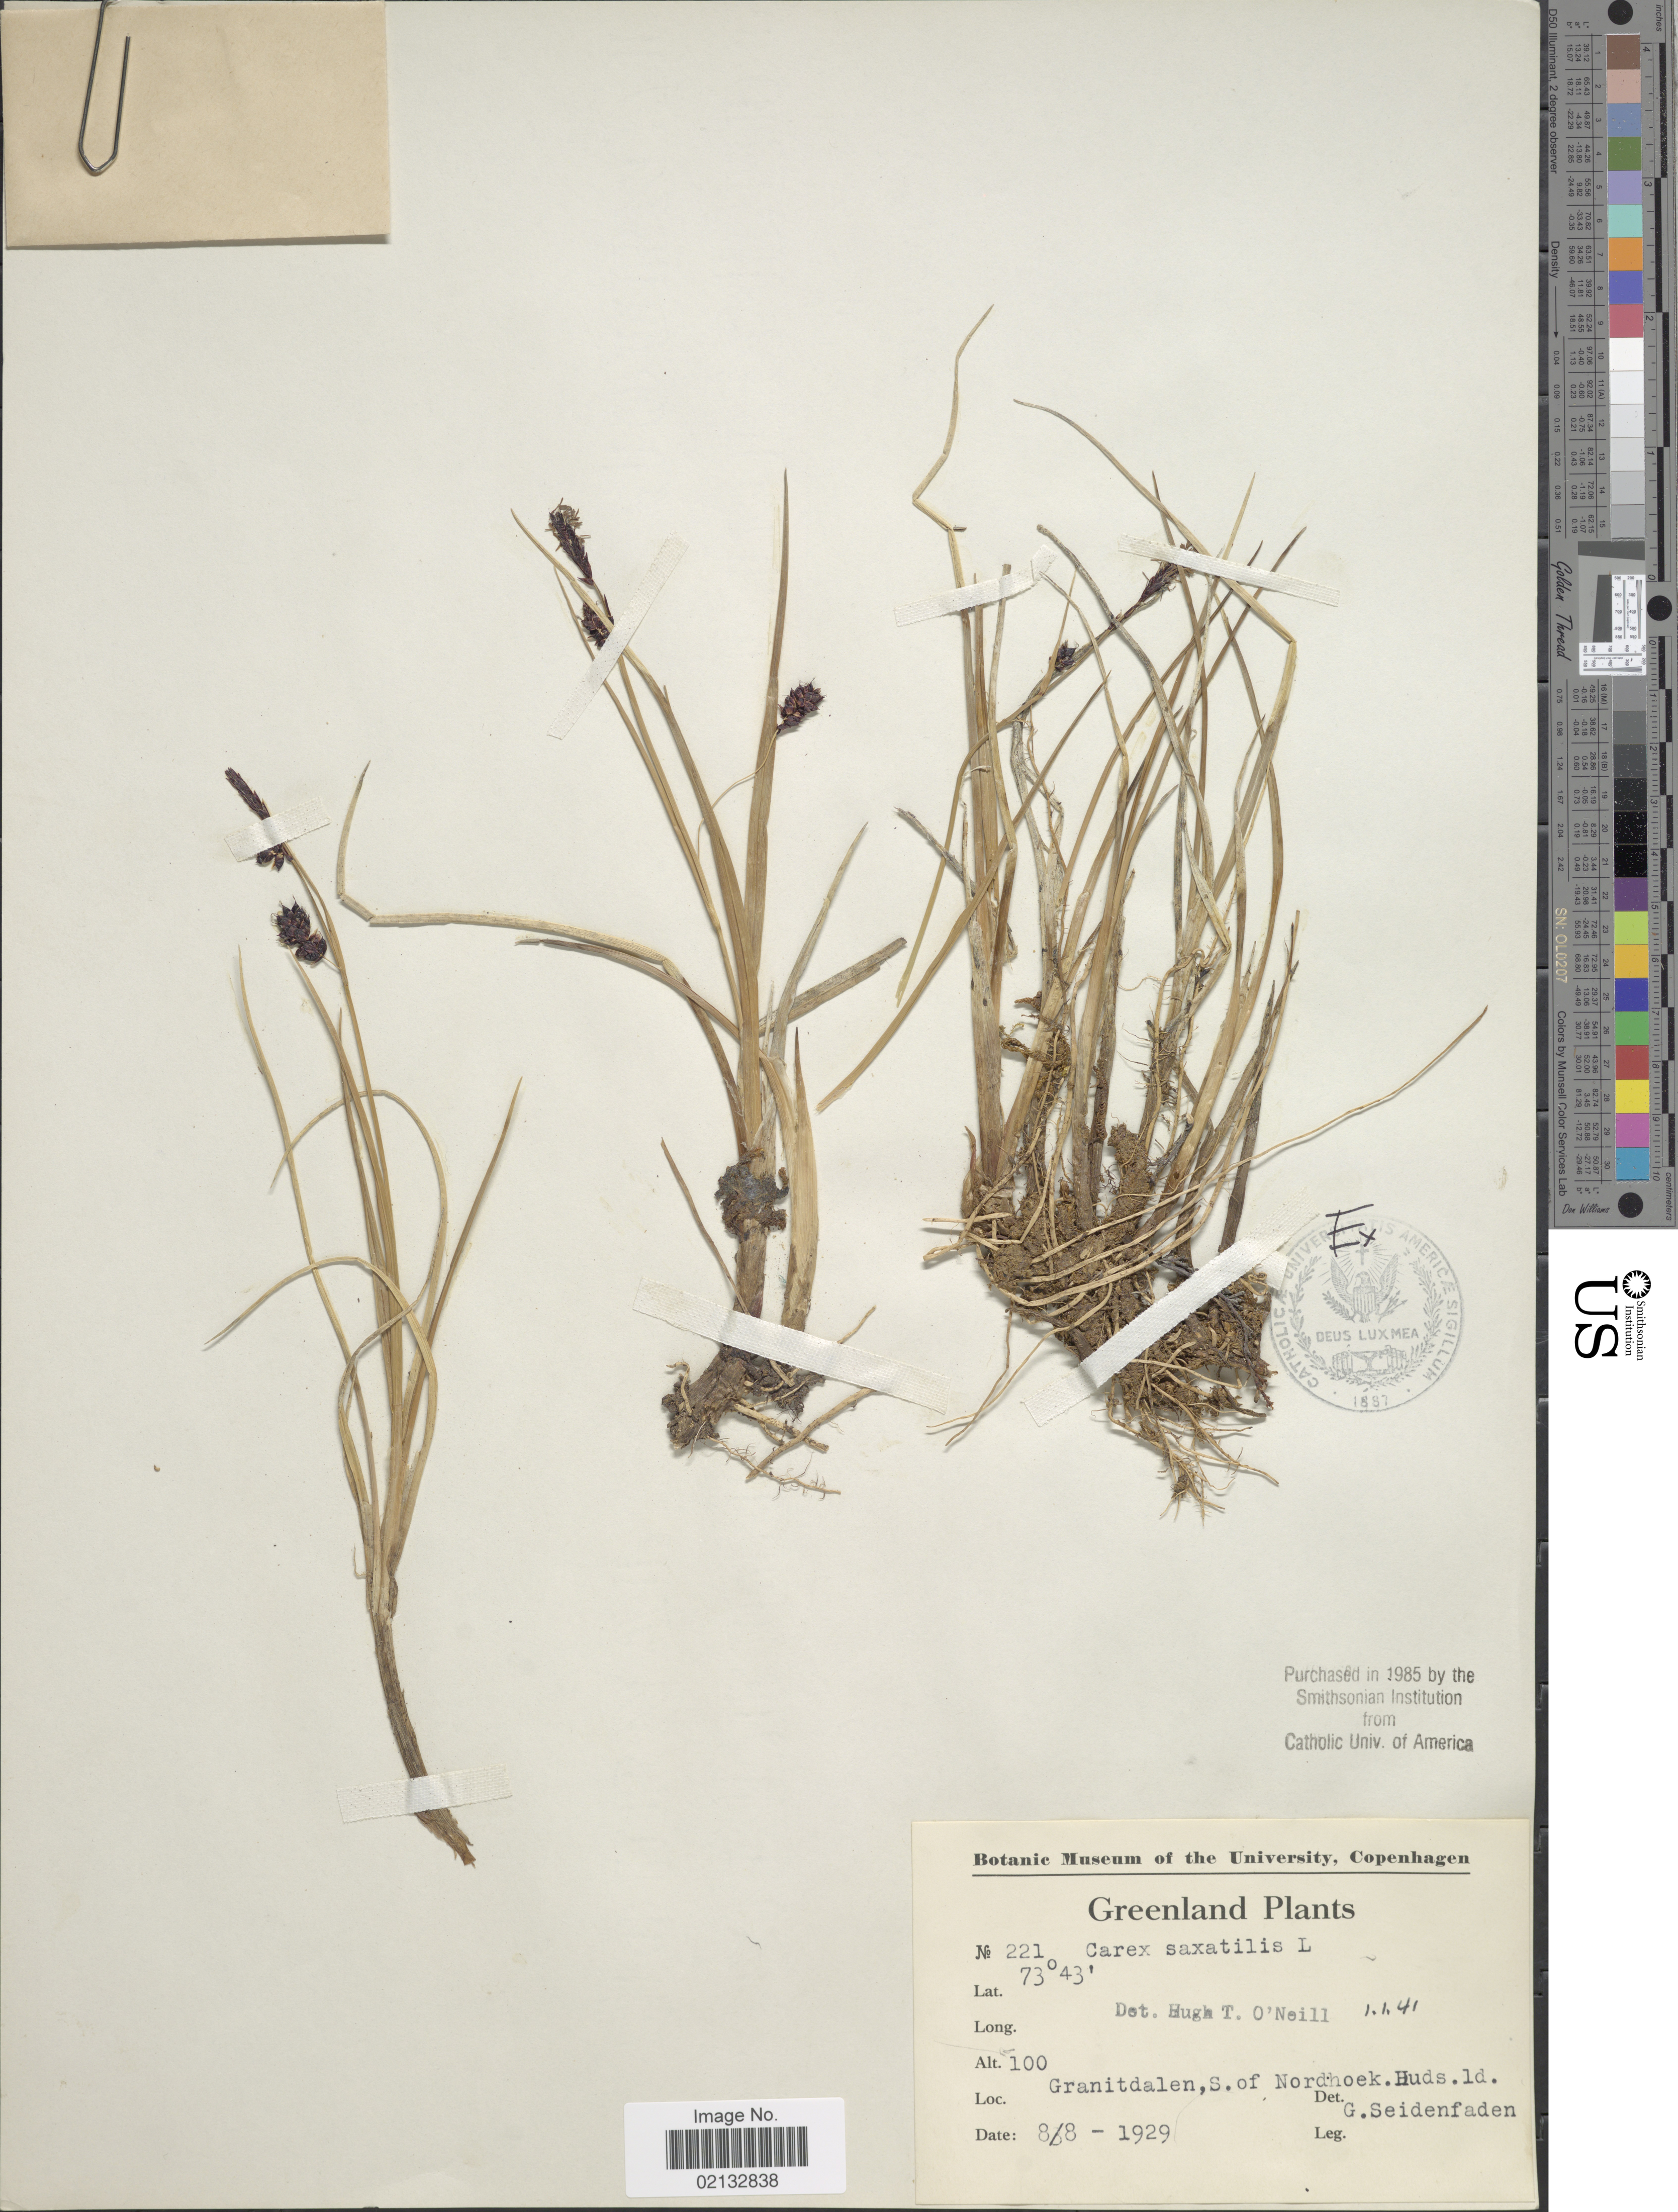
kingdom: Plantae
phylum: Tracheophyta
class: Liliopsida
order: Poales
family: Cyperaceae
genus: Carex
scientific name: Carex saxatilis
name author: L.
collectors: G. Seidenfaden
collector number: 221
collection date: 1929-08-08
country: Greenland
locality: Granitdalen, S. of Nordhoek. Huds. ld.